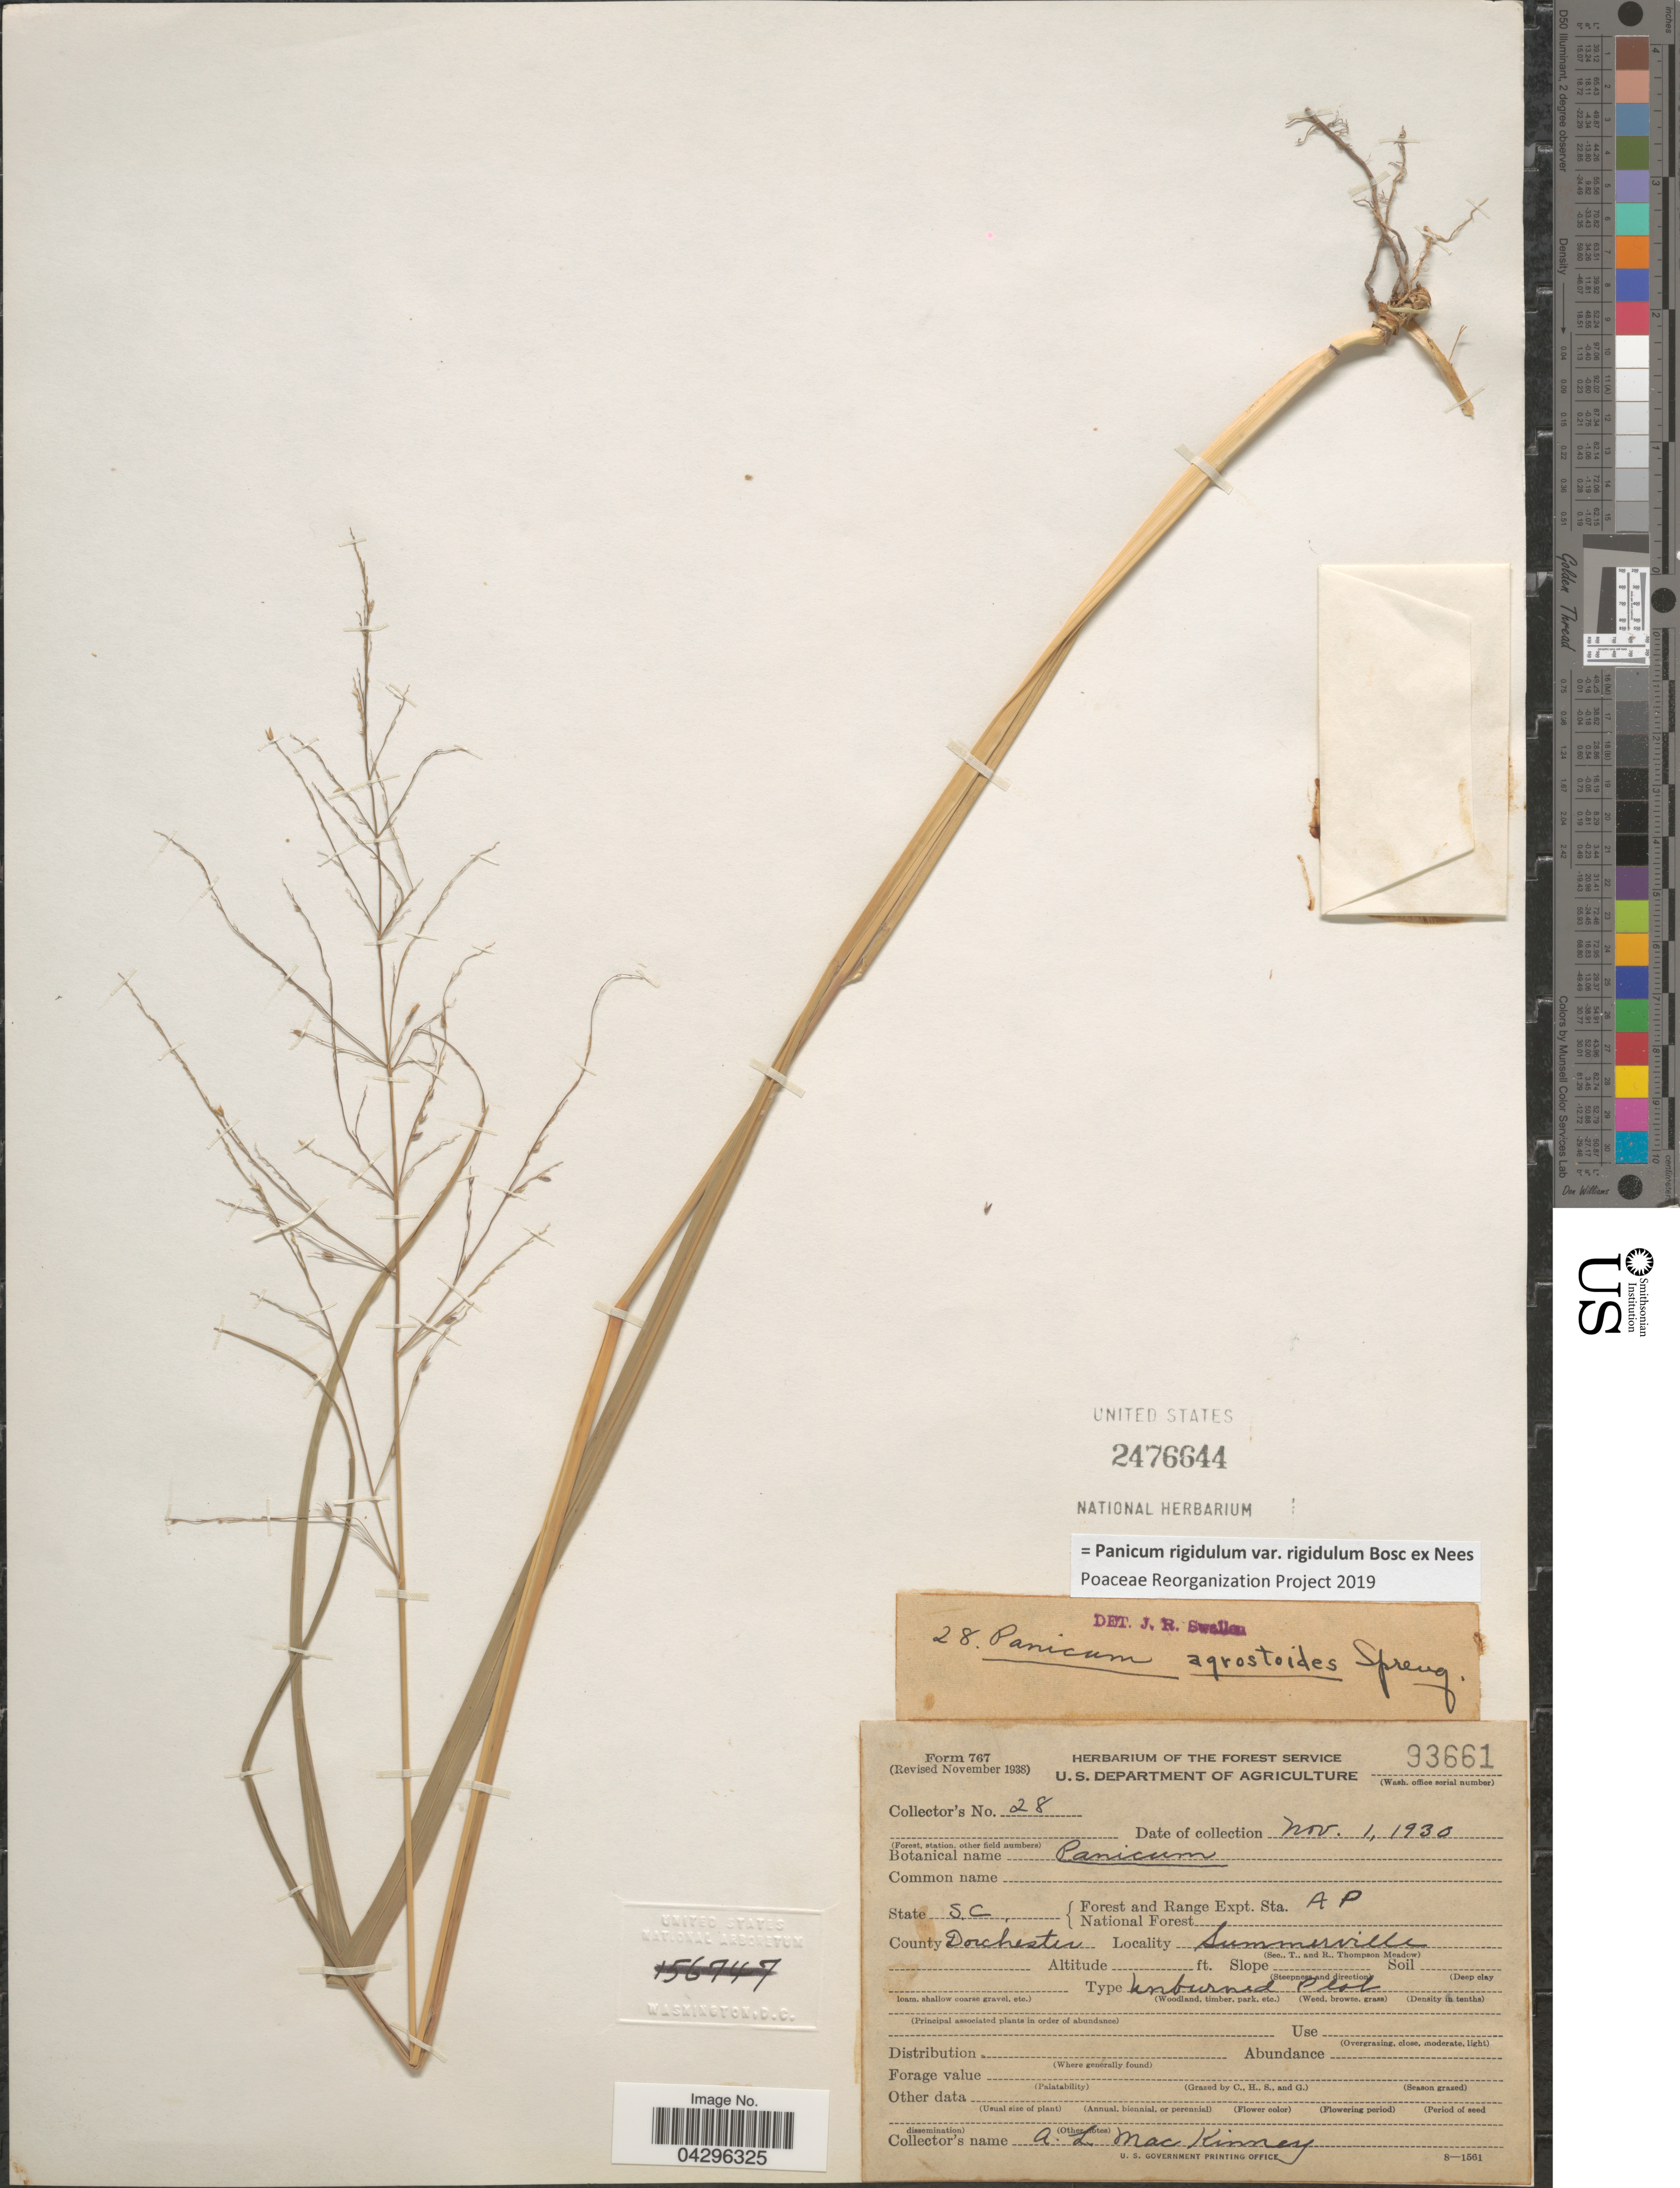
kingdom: Plantae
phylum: Tracheophyta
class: Liliopsida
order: Poales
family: Poaceae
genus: Panicum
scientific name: Panicum rigidulum var. rigidulum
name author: Bosc ex Nees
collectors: A. MacKinney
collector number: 28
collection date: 1930-11-01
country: United States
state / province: South Carolina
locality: Forest and Range Expt. Sta. AP. County Dorchester. Summerville.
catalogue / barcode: US 2476644